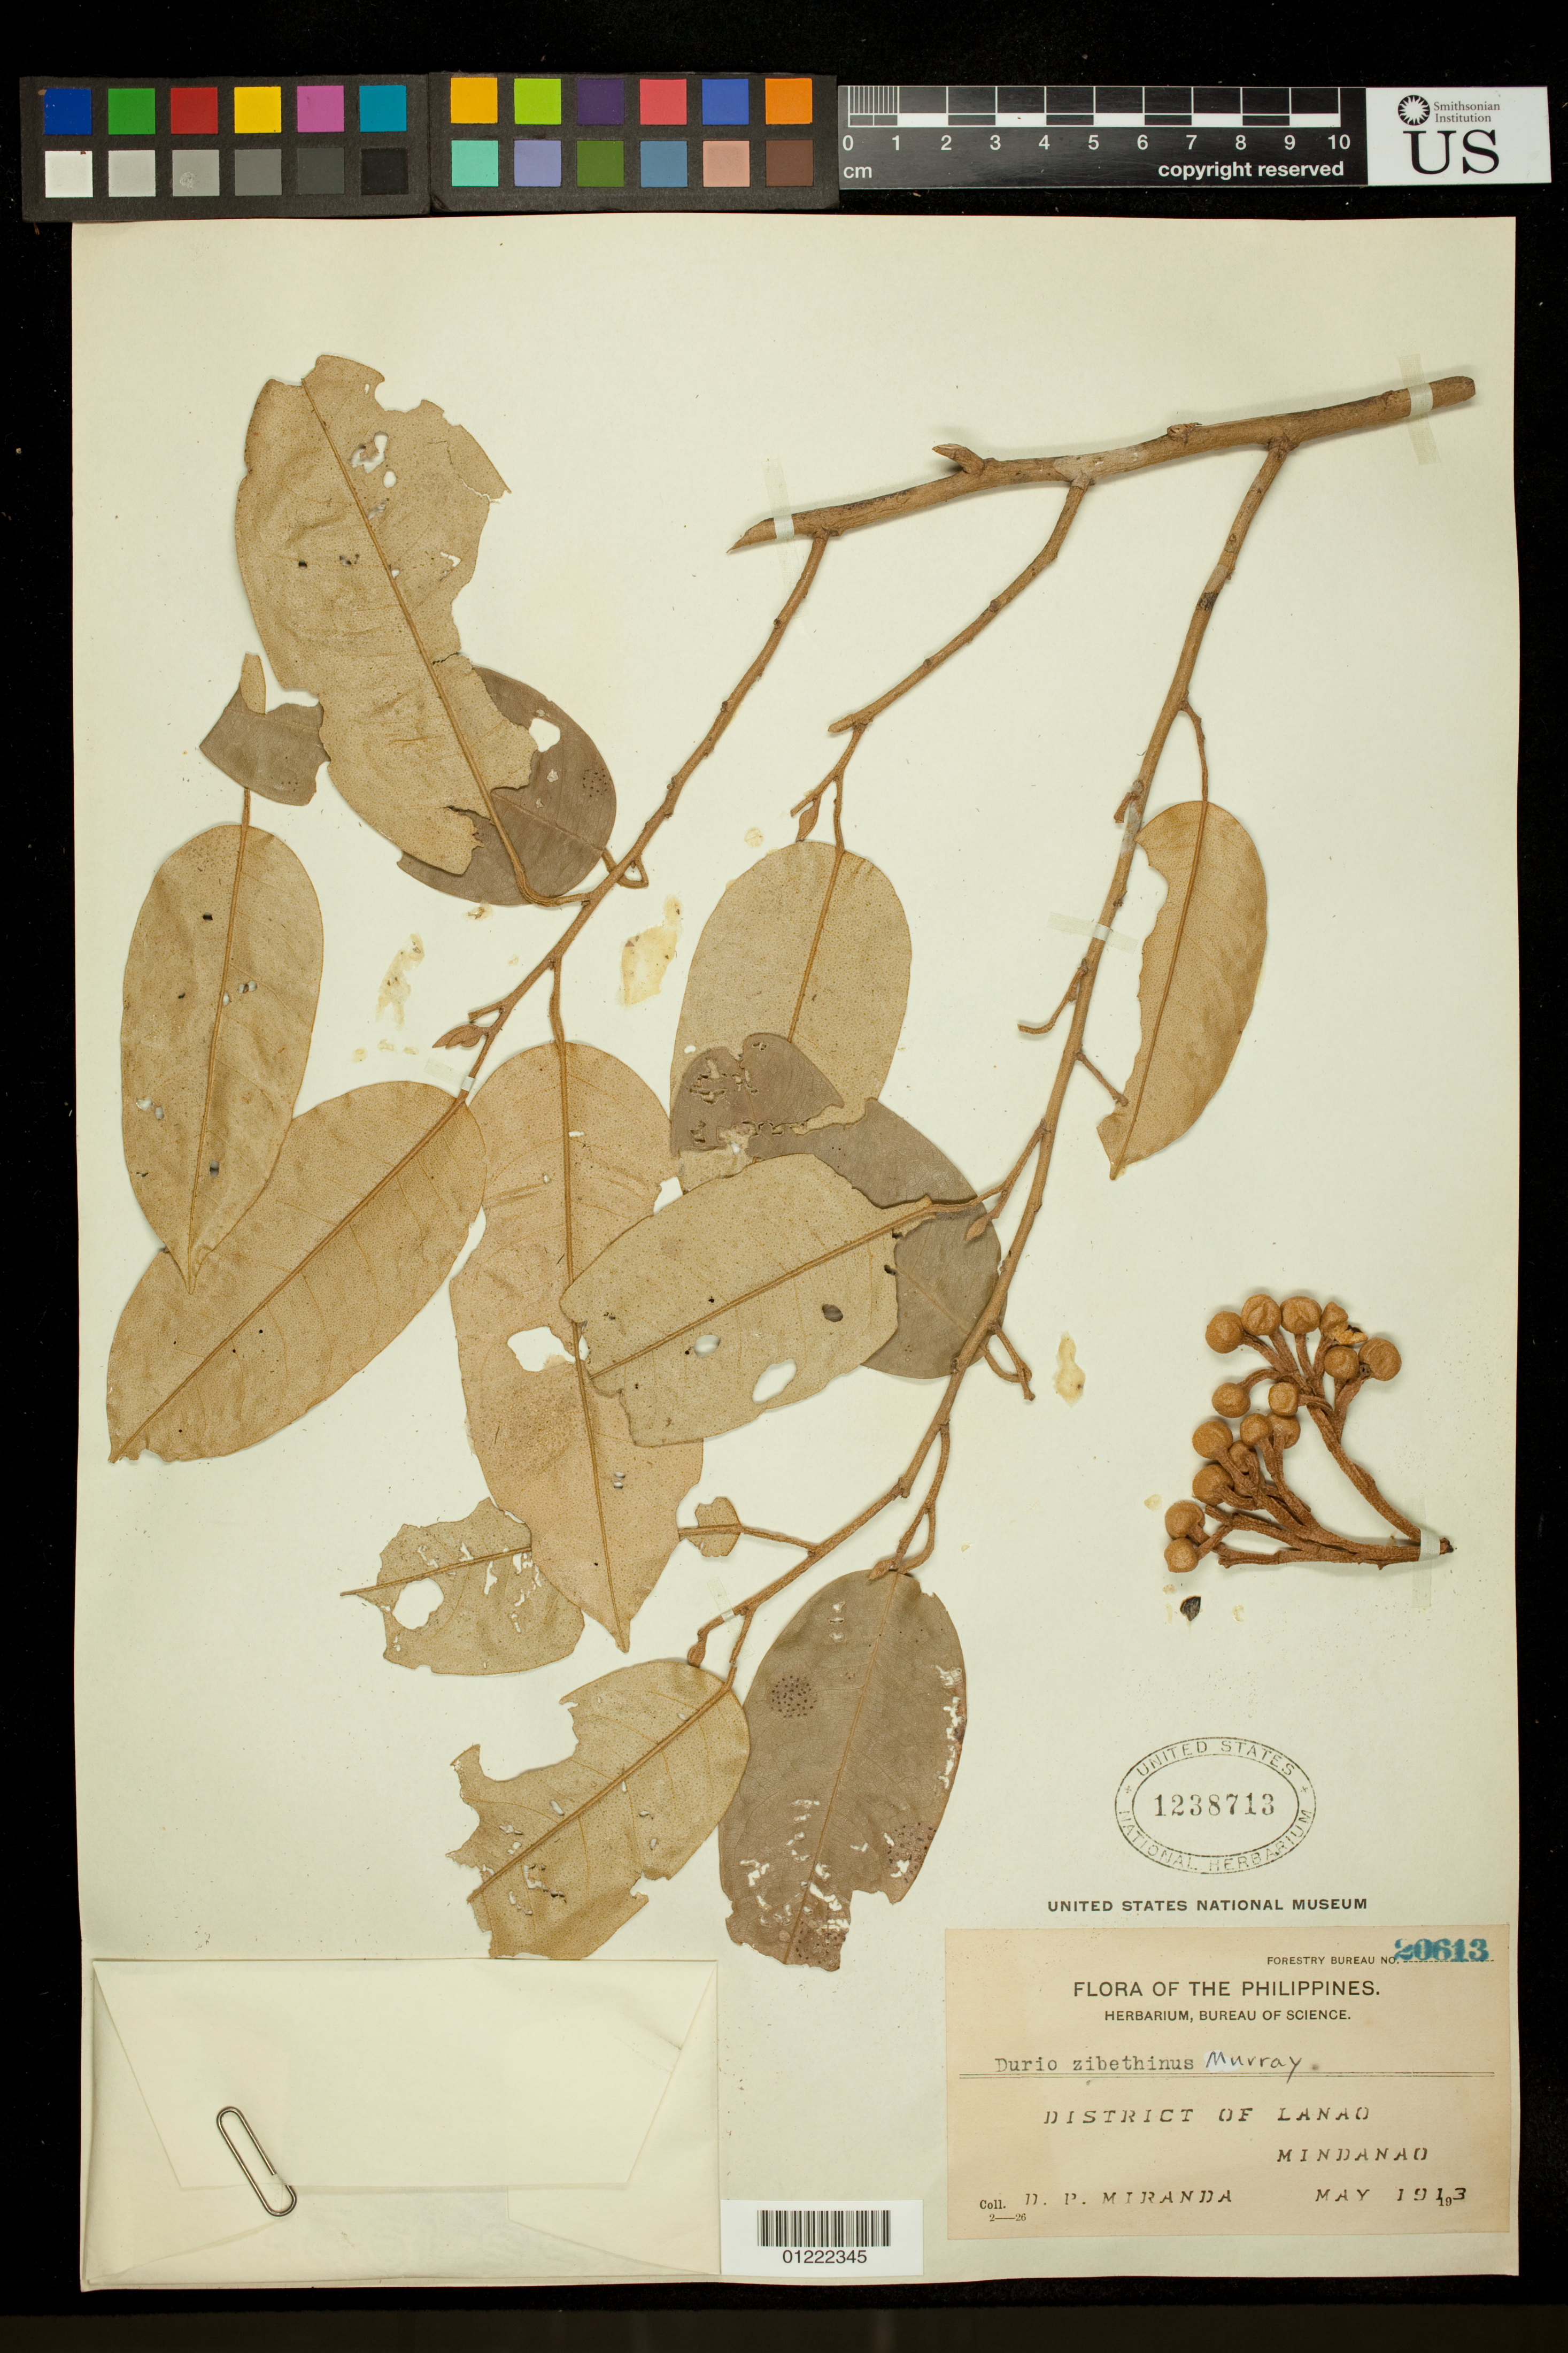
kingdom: Plantae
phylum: Tracheophyta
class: Magnoliopsida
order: Malvales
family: Malvaceae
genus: Durio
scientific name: Durio zibethinus Moon, nom. illeg.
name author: Moon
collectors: D. P. Miranda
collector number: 20613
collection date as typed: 1913-05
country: Philippines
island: Mindanao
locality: District of Lanao, Mindanao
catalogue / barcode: US 1238713